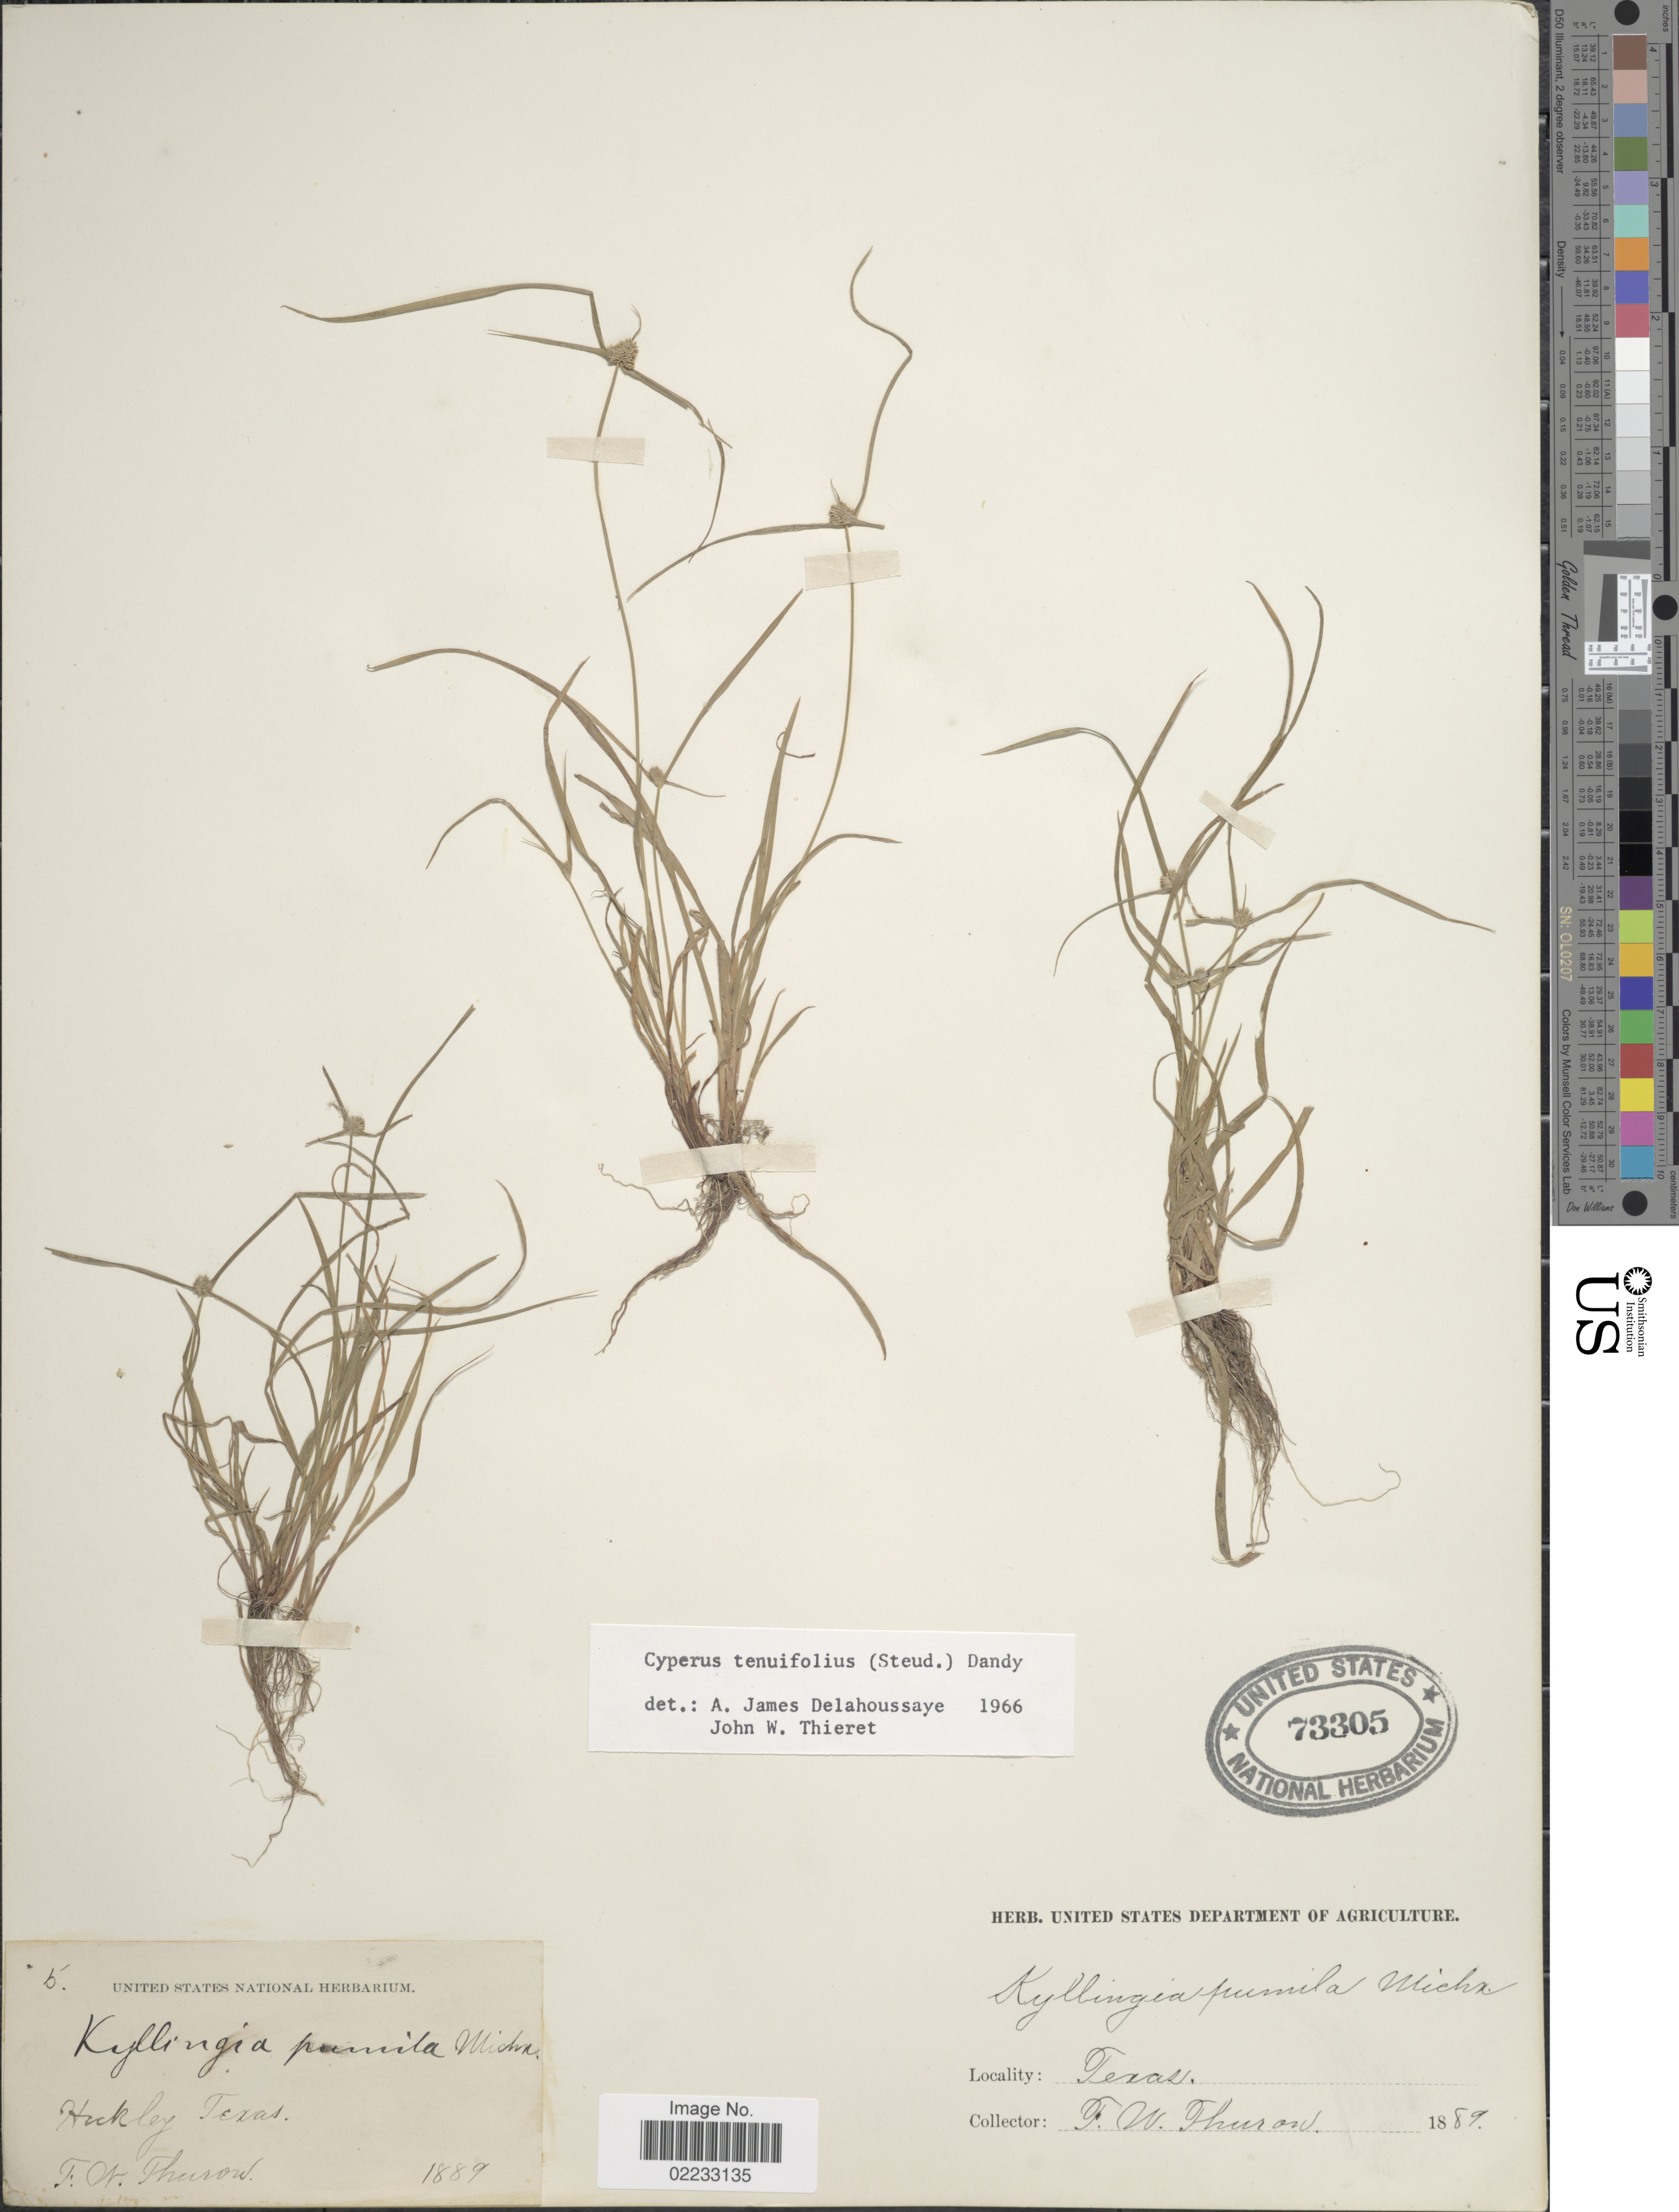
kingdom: Plantae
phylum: Tracheophyta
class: Liliopsida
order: Poales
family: Cyperaceae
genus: Cyperus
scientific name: Cyperus hortensis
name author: (Salzm. ex Steud.) Dorr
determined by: Strong, Mark T., (BOT), Smithsonian Institution - National Museum of Natural History (UNITED STATES)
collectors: F. W. Thurow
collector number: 5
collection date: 1889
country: United States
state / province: Texas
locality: Hockley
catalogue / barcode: US 73305